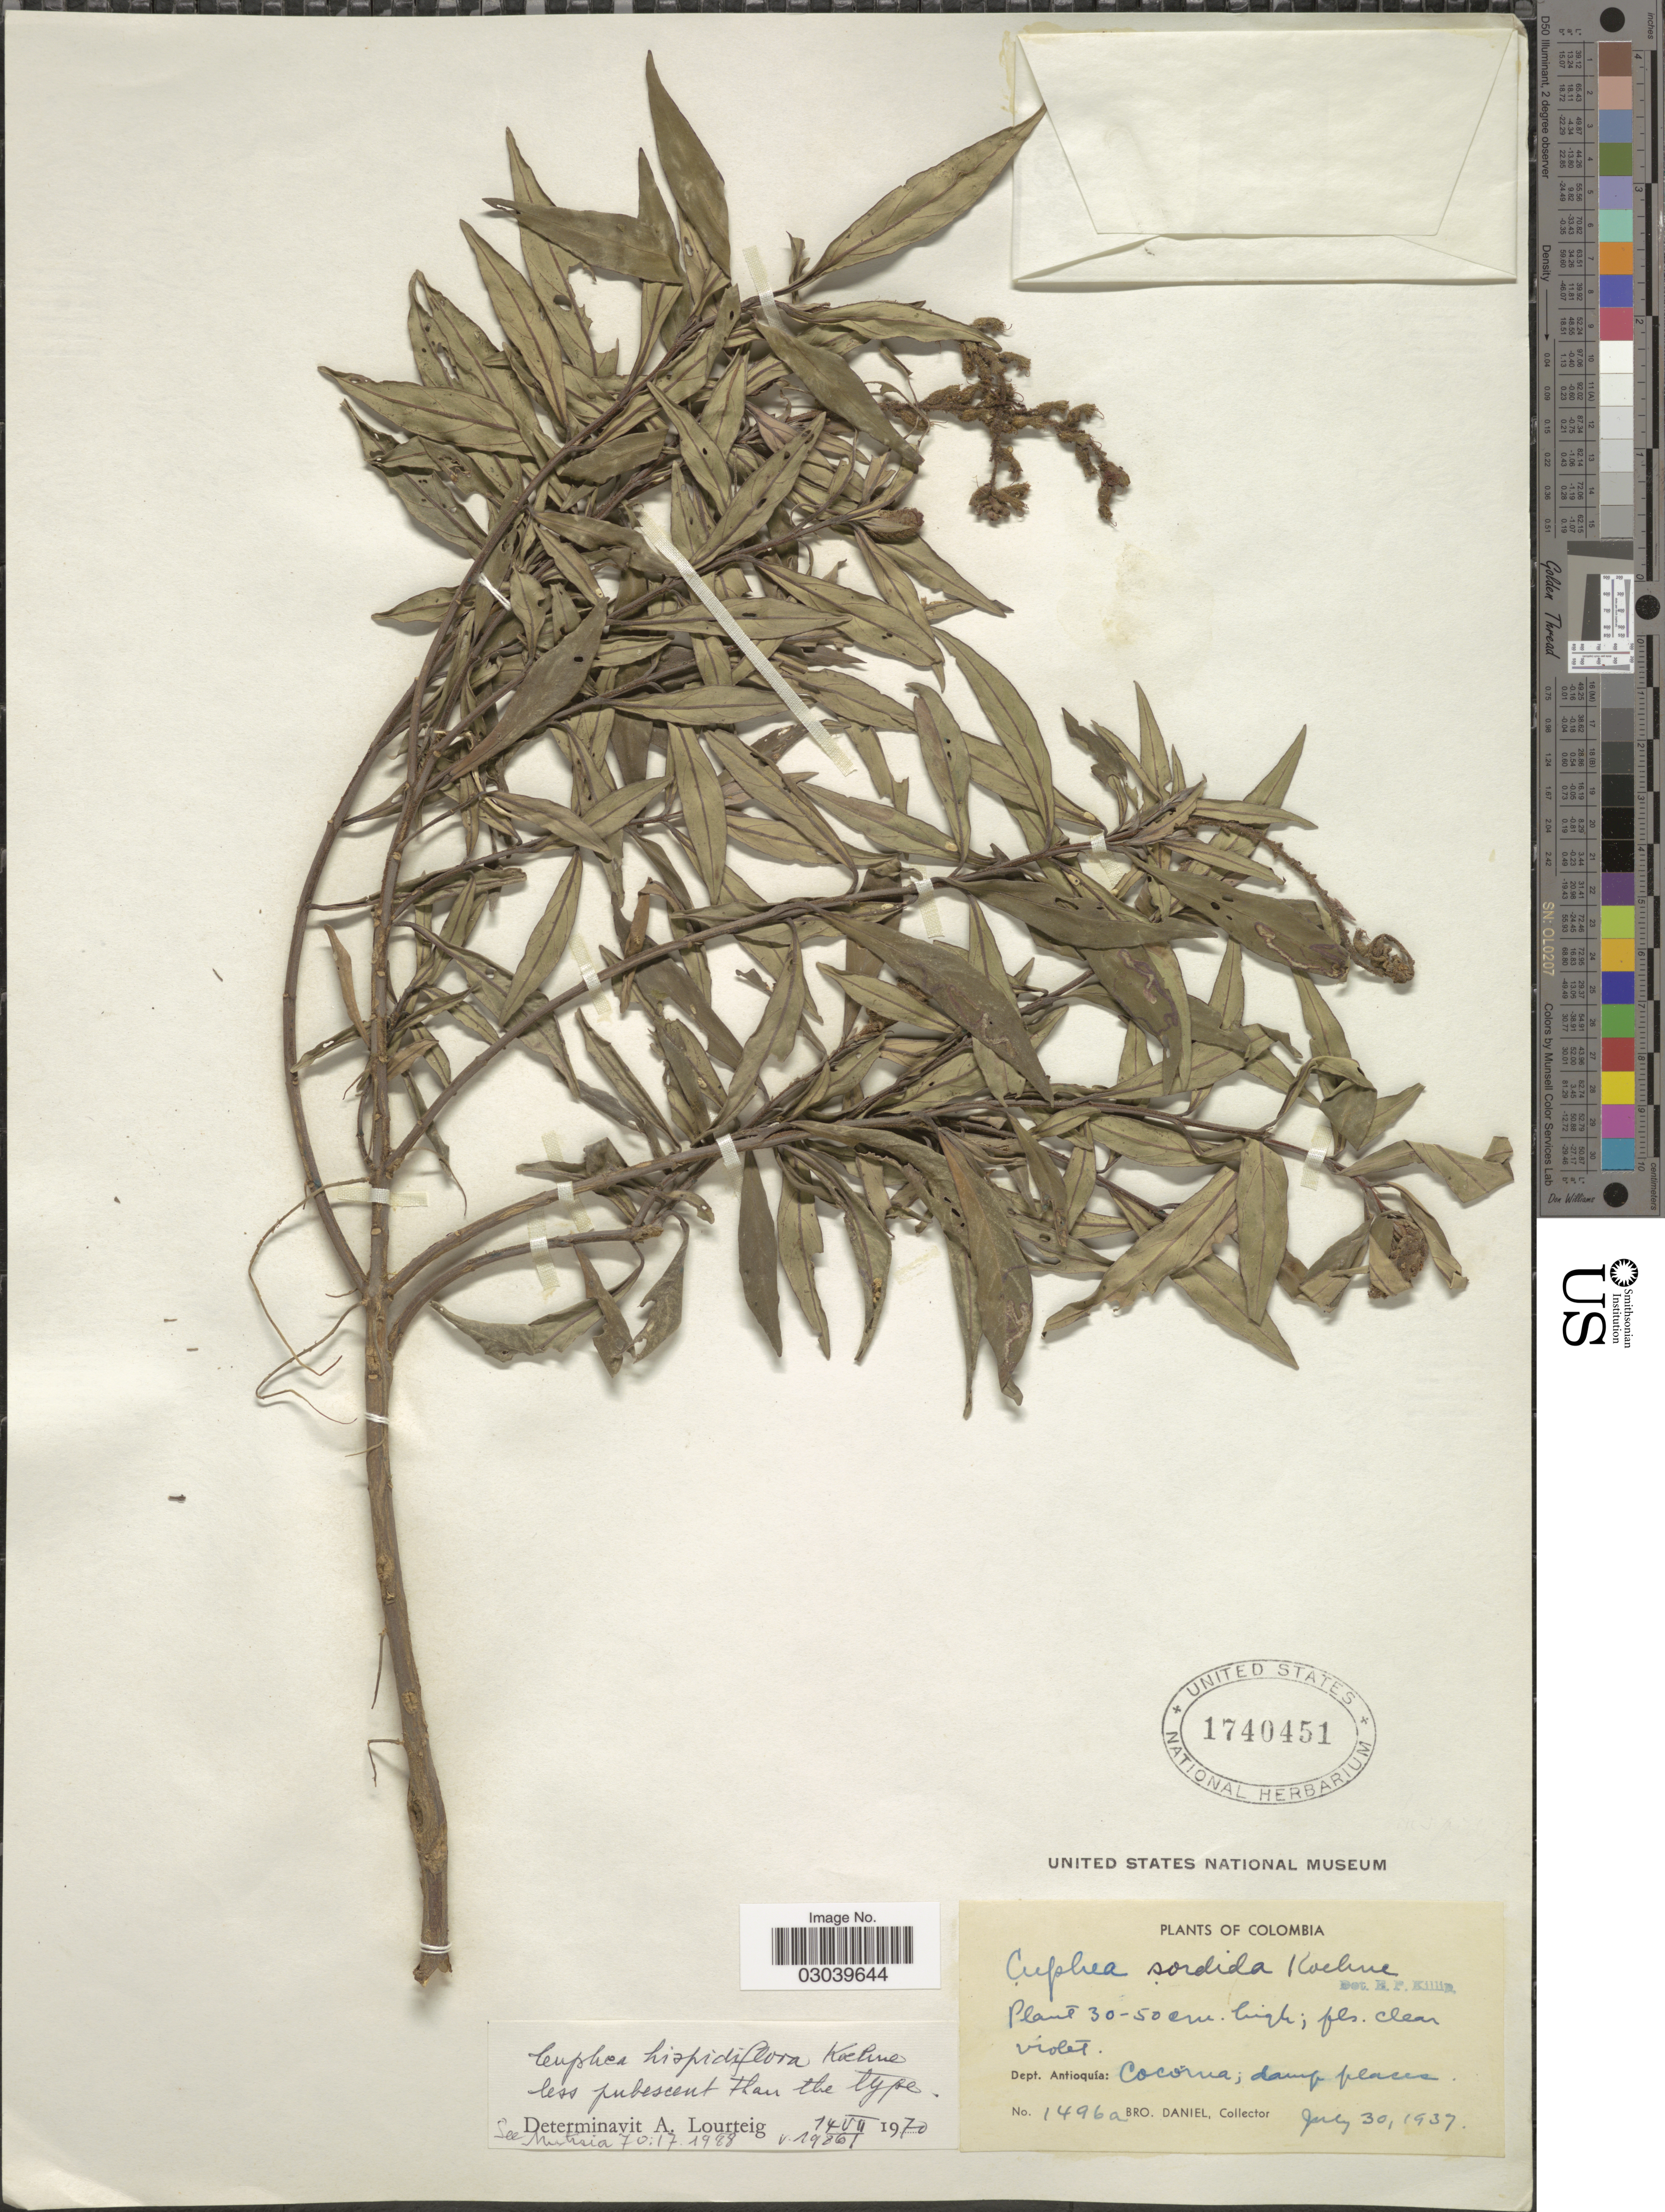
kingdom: Plantae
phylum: Tracheophyta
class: Magnoliopsida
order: Myrtales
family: Lythraceae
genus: Cuphea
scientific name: Cuphea hispidiflora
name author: Koehne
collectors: Bro. Daniel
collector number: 1496a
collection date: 1937-07-30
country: Colombia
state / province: Antioquia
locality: Dept. Antioquía: Cocoma.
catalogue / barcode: US 1740451